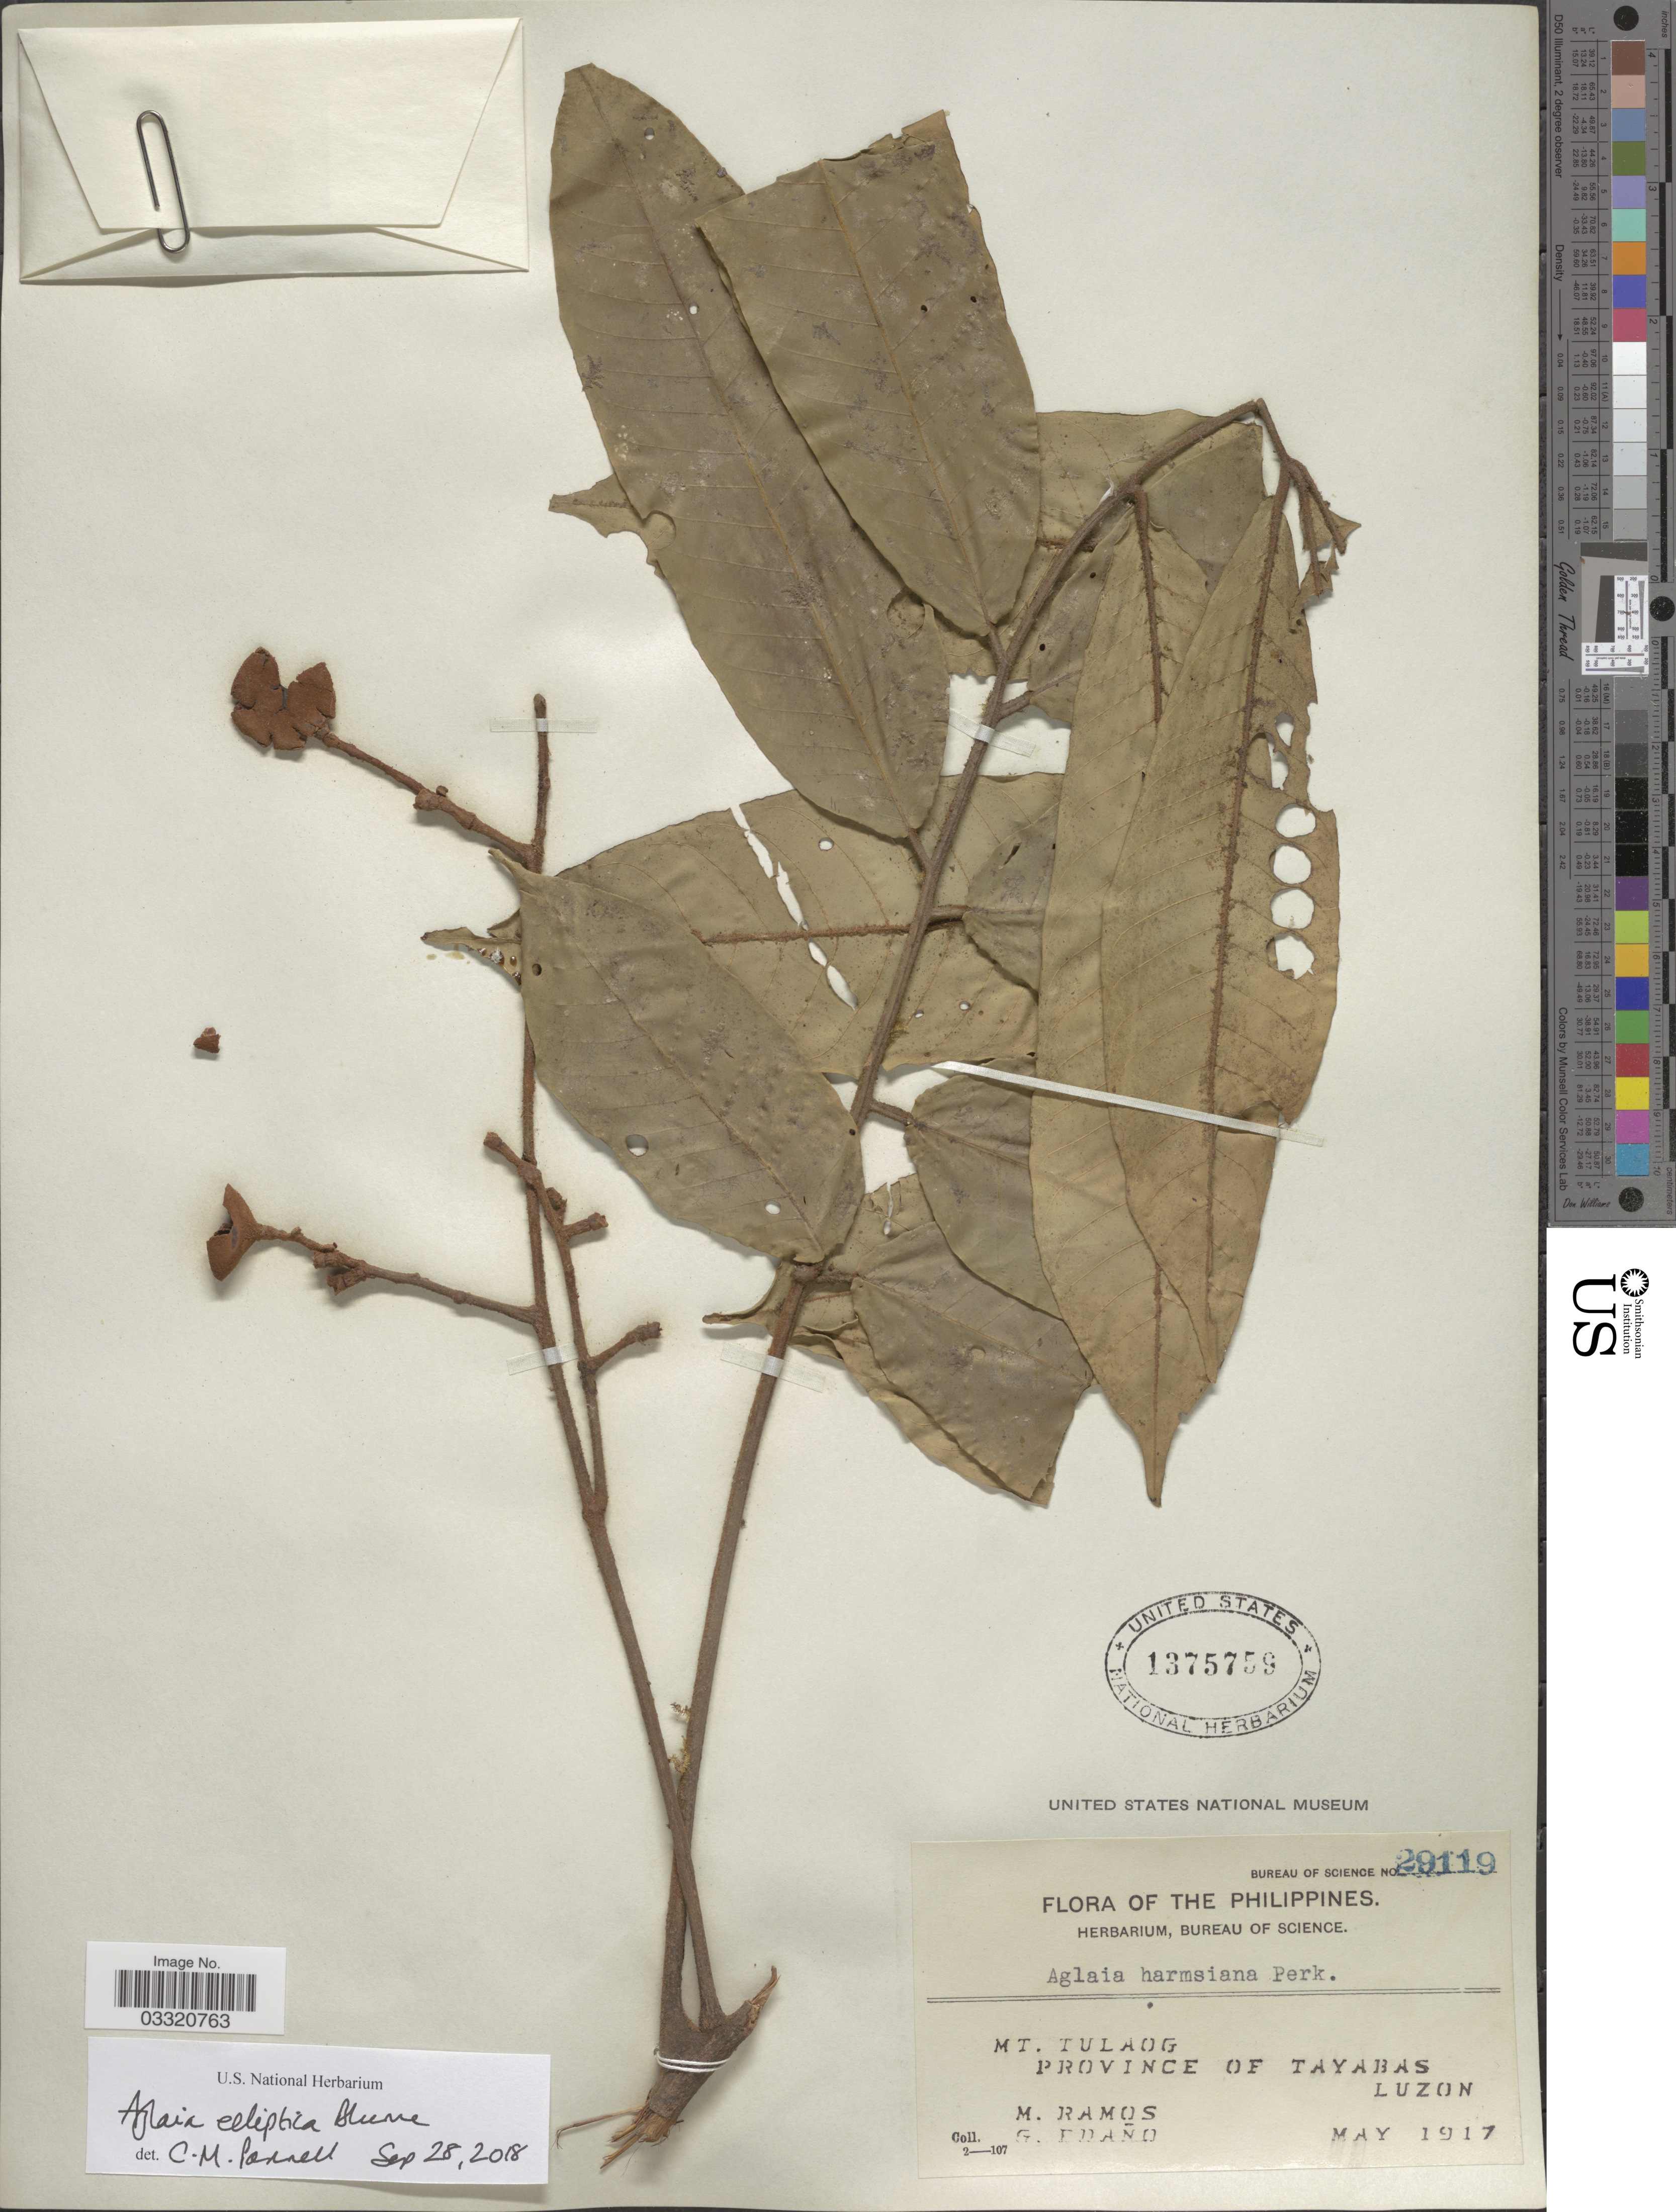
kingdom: Plantae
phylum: Tracheophyta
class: Magnoliopsida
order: Sapindales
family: Meliaceae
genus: Aglaia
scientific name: Aglaia elliptica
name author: Blume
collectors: M. Ramos & G. Edaño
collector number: Bureau of Science 29119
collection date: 1917-05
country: Philippines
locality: Mt. Tulaog, Province of Tayabas, Luzon.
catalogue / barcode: US 1375759